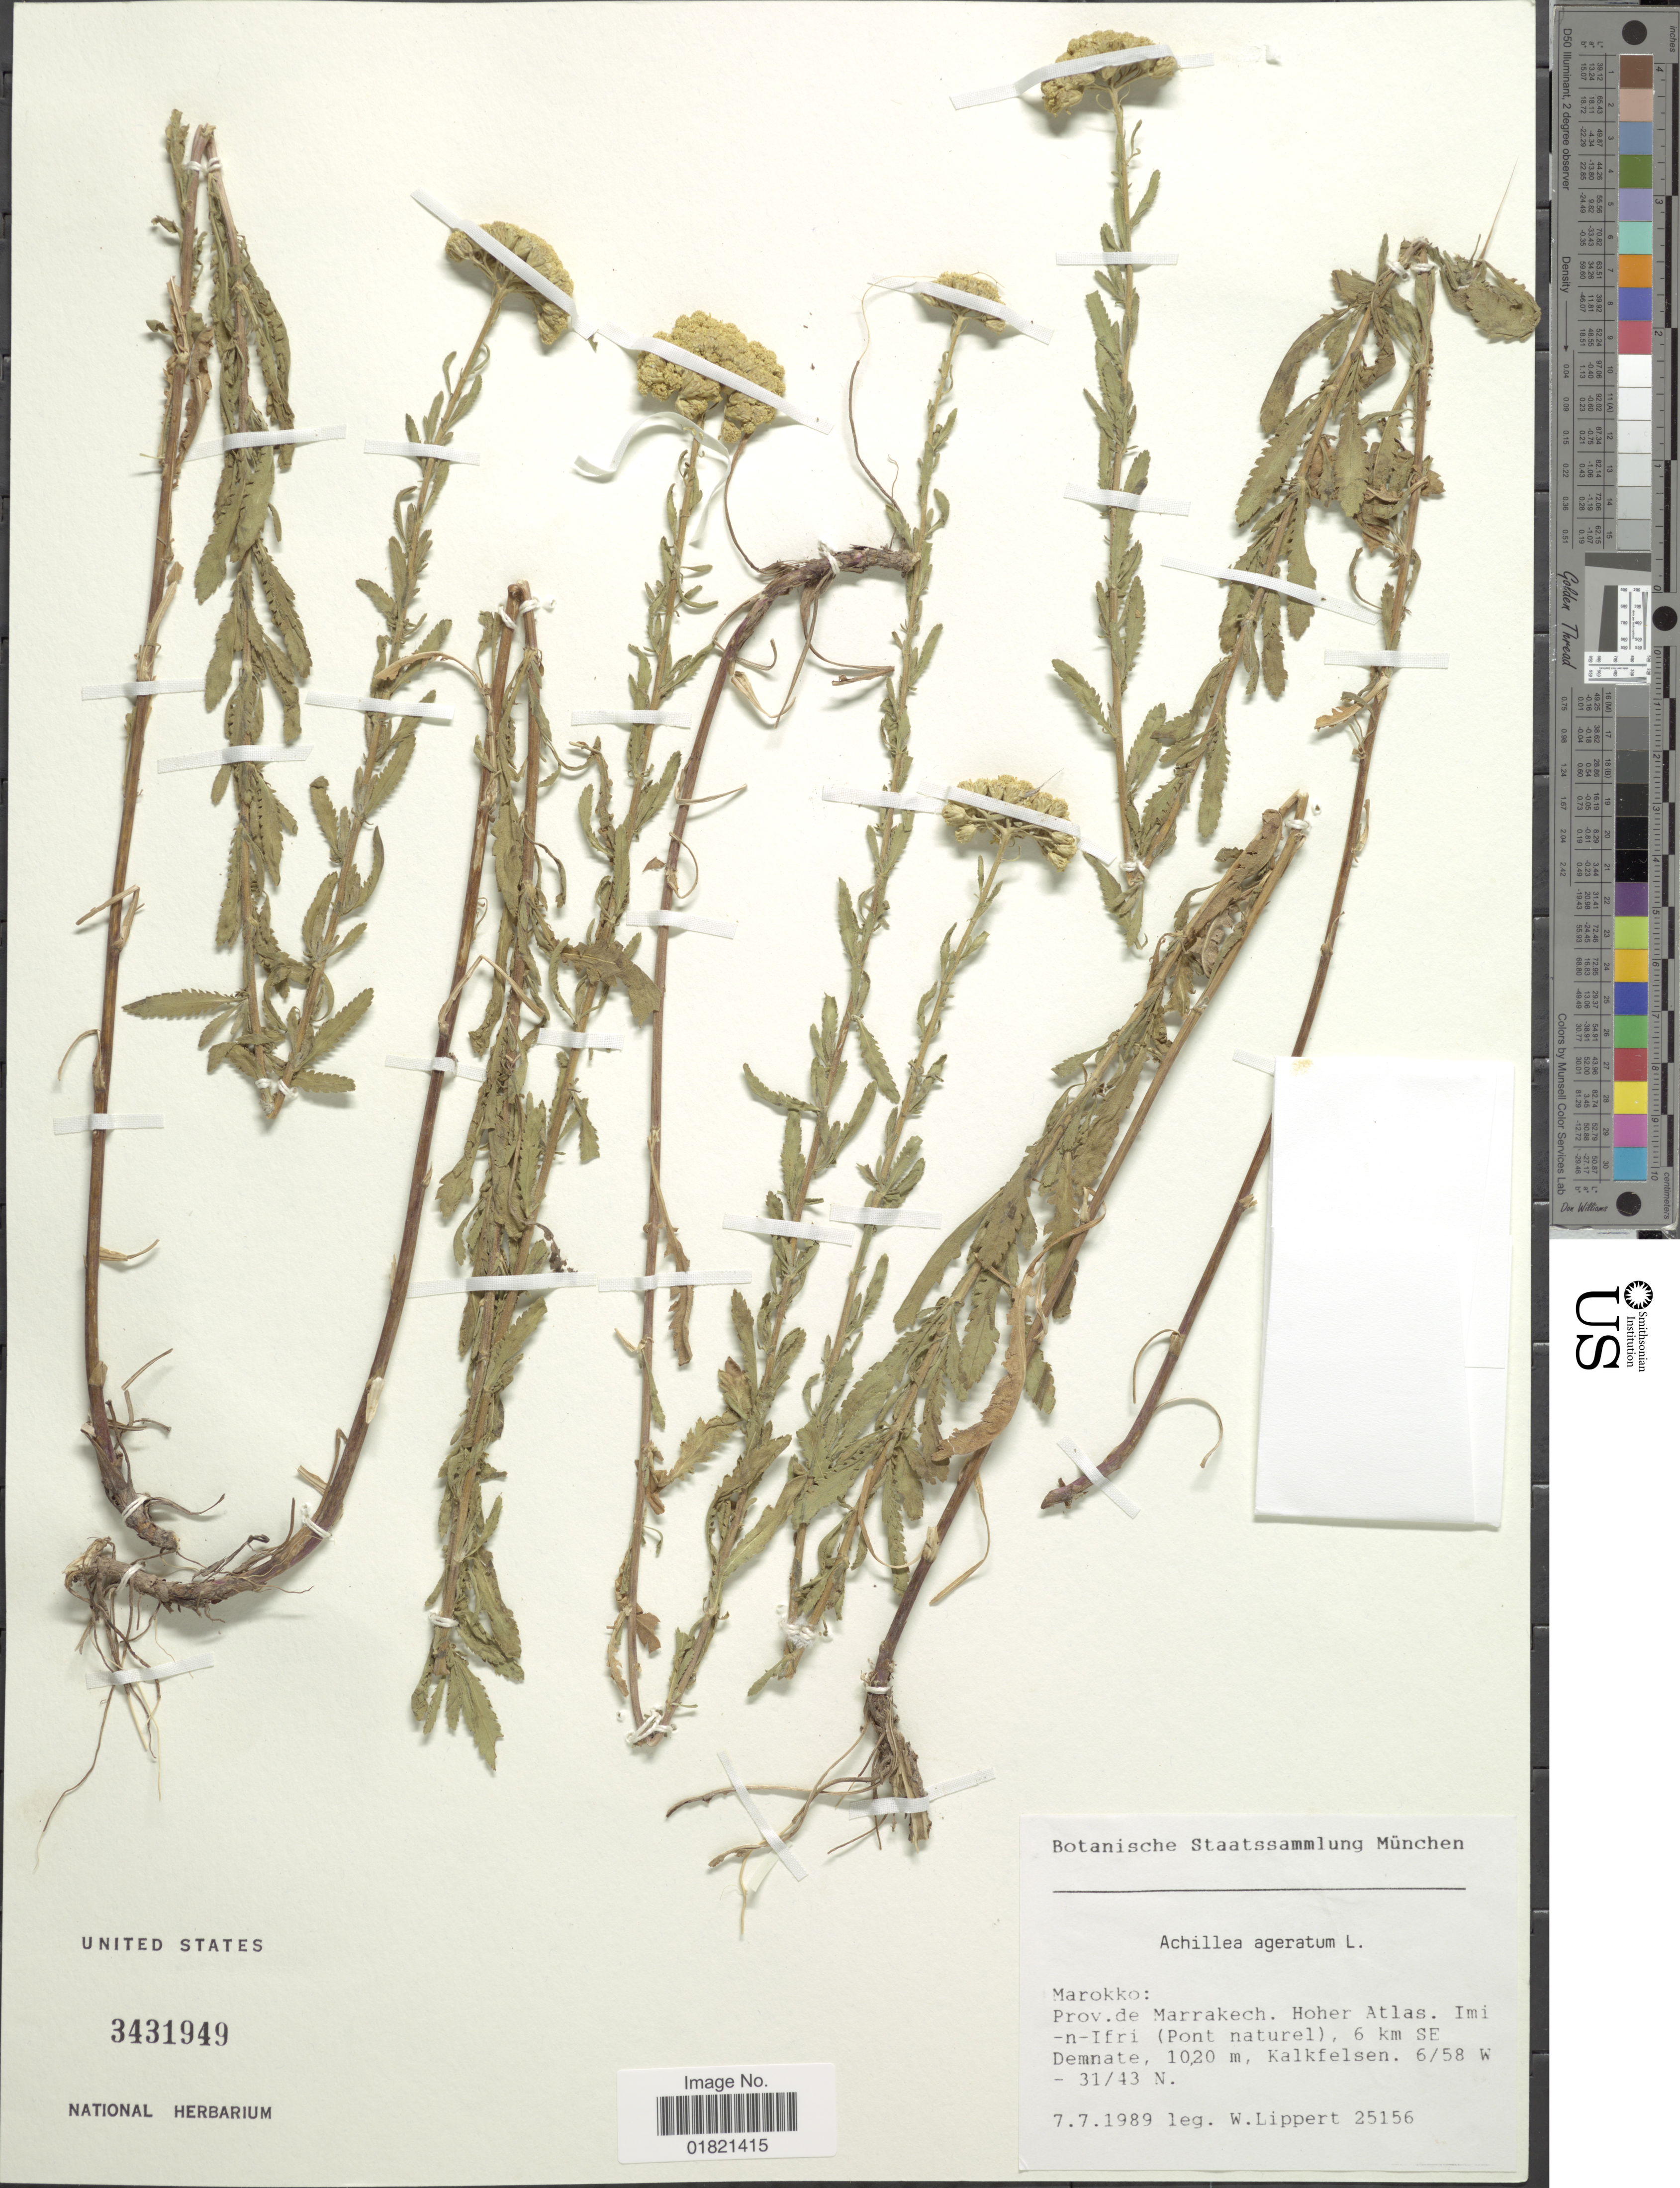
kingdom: Plantae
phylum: Tracheophyta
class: Magnoliopsida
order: Asterales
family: Asteraceae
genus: Achillea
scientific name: Achillea ageratum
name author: L.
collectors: W. Lippert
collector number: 25156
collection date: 1989-07-07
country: Morocco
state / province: Marrakech-Tensift-Al Haouz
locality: Prov. de Marrakech. Hoher Atlas. Imi-n-Ifri (Pont naturel), 6 km SE Demnate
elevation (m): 1020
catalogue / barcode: US 3431949